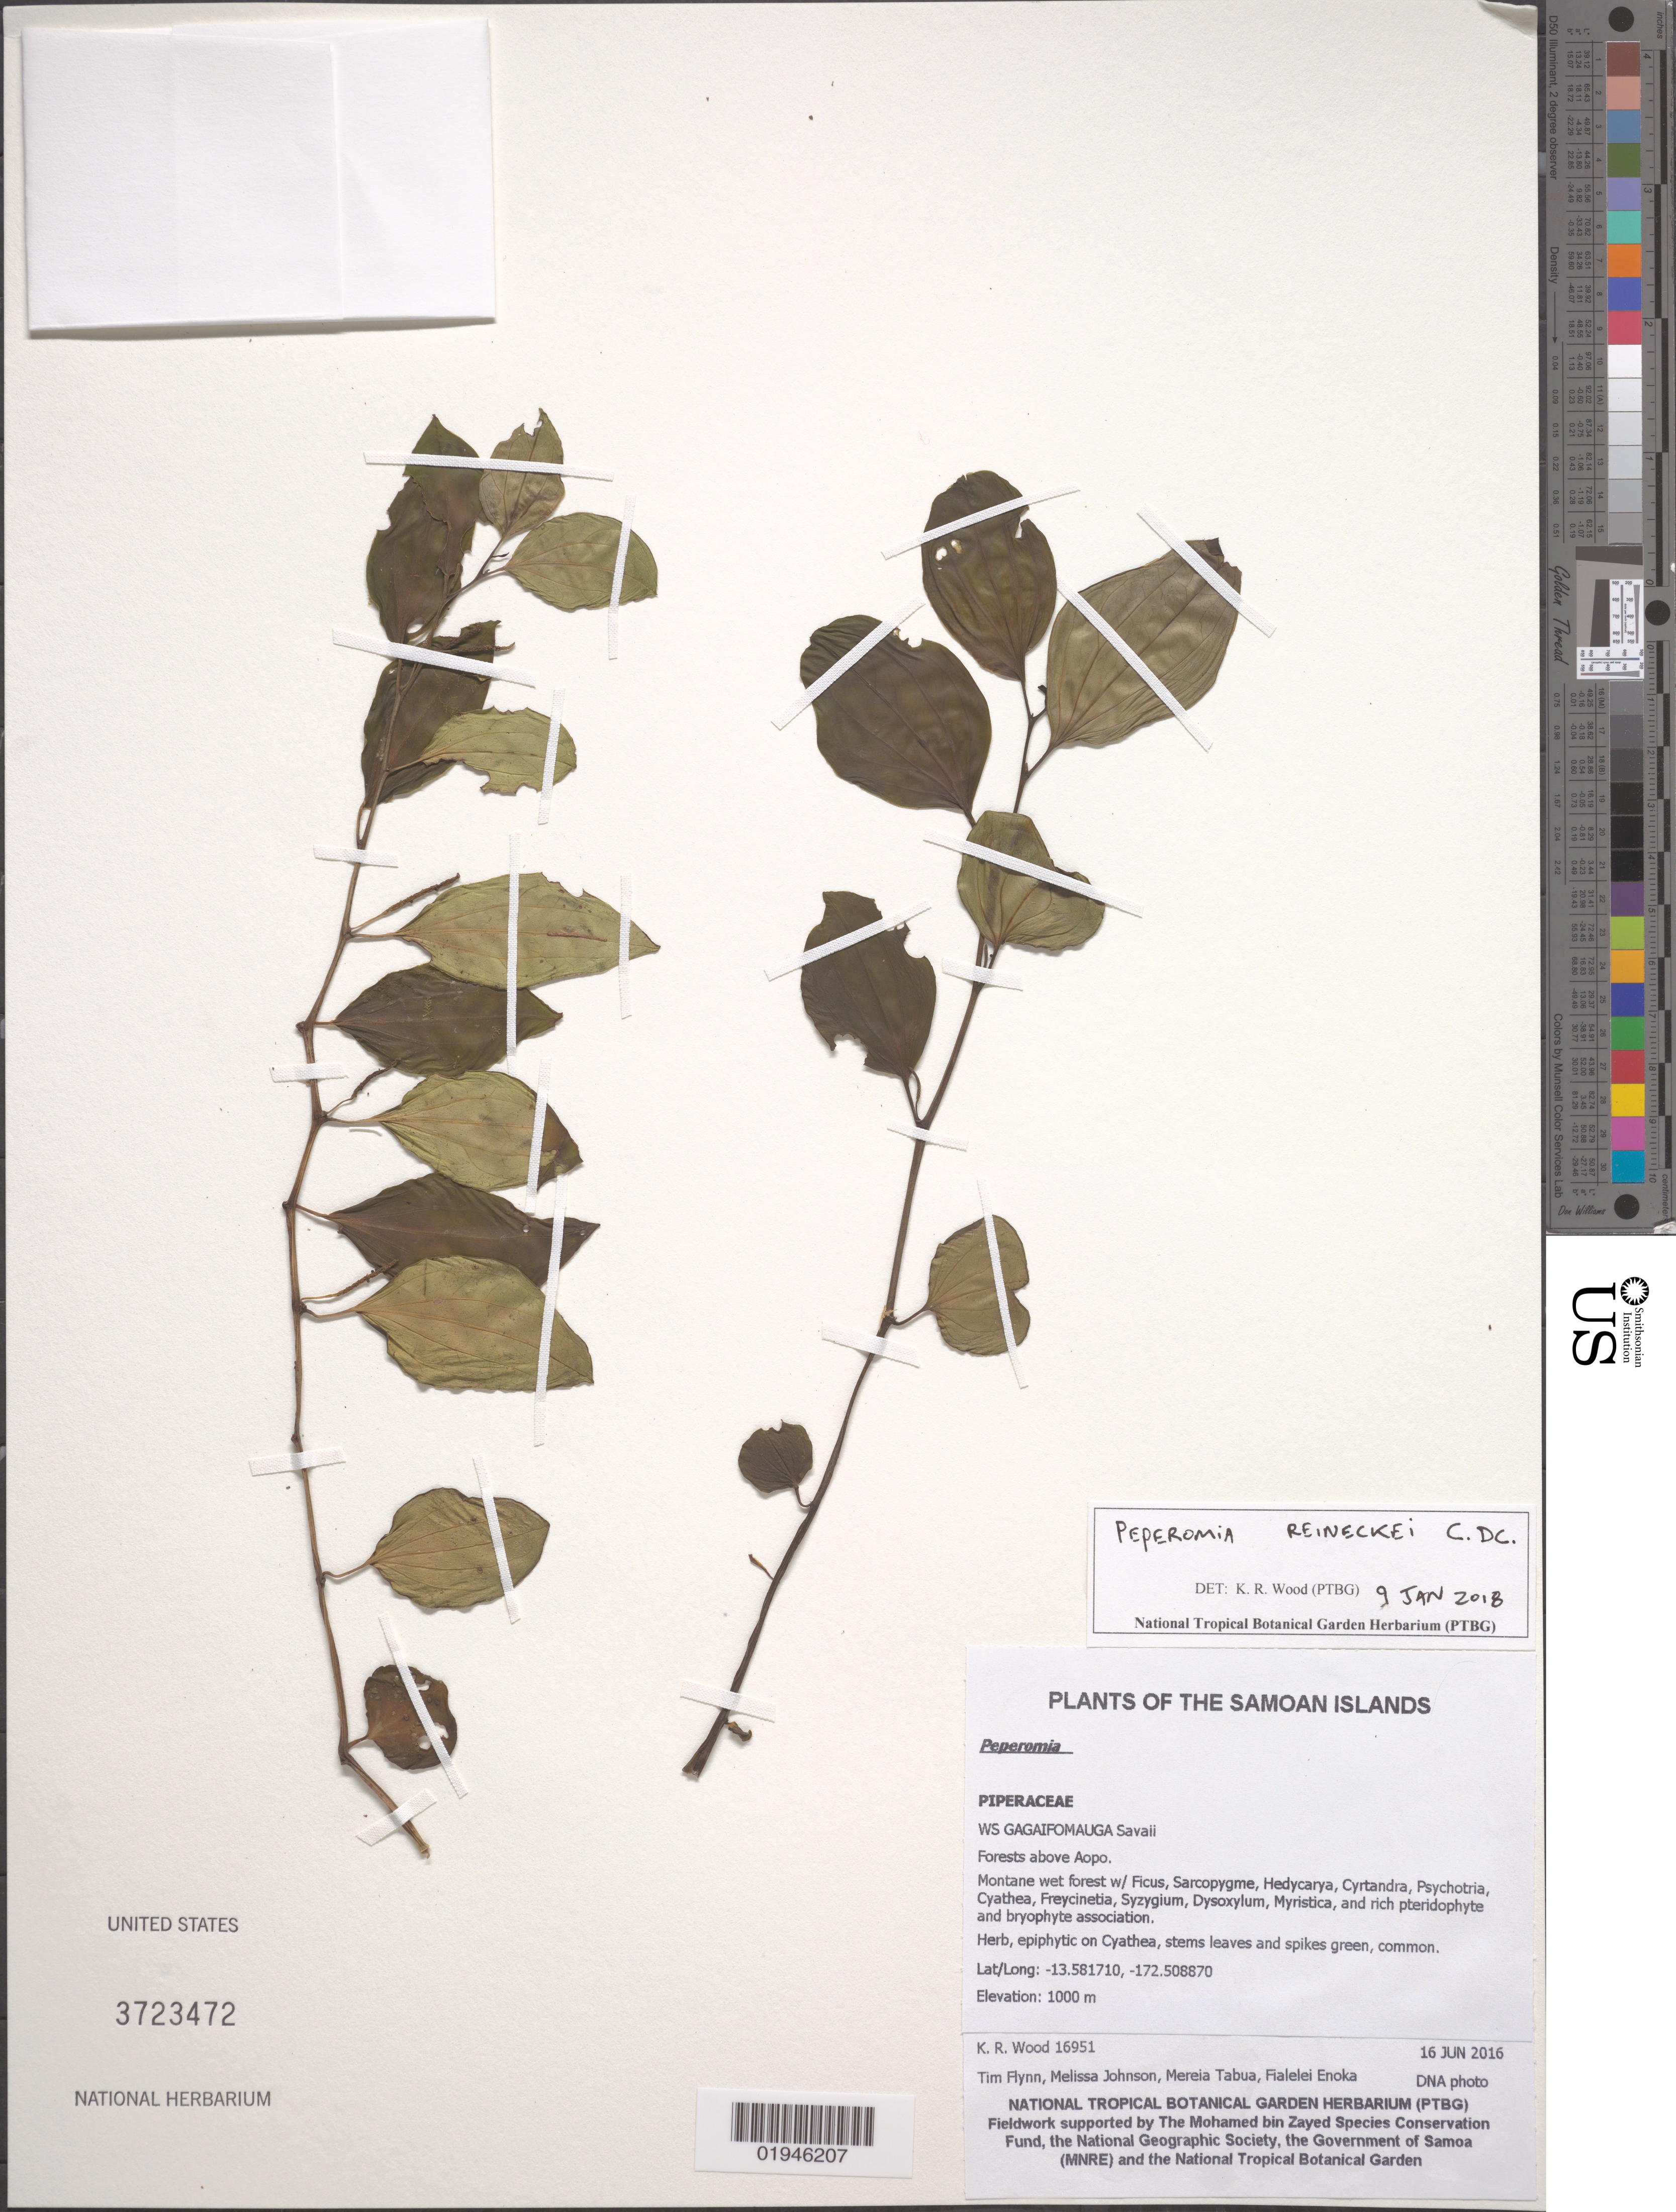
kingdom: Plantae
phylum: Tracheophyta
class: Magnoliopsida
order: Piperales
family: Piperaceae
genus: Peperomia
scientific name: Peperomia reineckei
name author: C. DC.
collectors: K. R. Wood, T. W. Flynn, M. Johnson, M. Tabua & F. Enoka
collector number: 16951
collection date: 2016-06-16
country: Samoa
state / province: Gagaifomauga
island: Savai'i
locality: Savaii, Forests above Aopo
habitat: Montane wet forest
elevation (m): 1000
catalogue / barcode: US 3723472